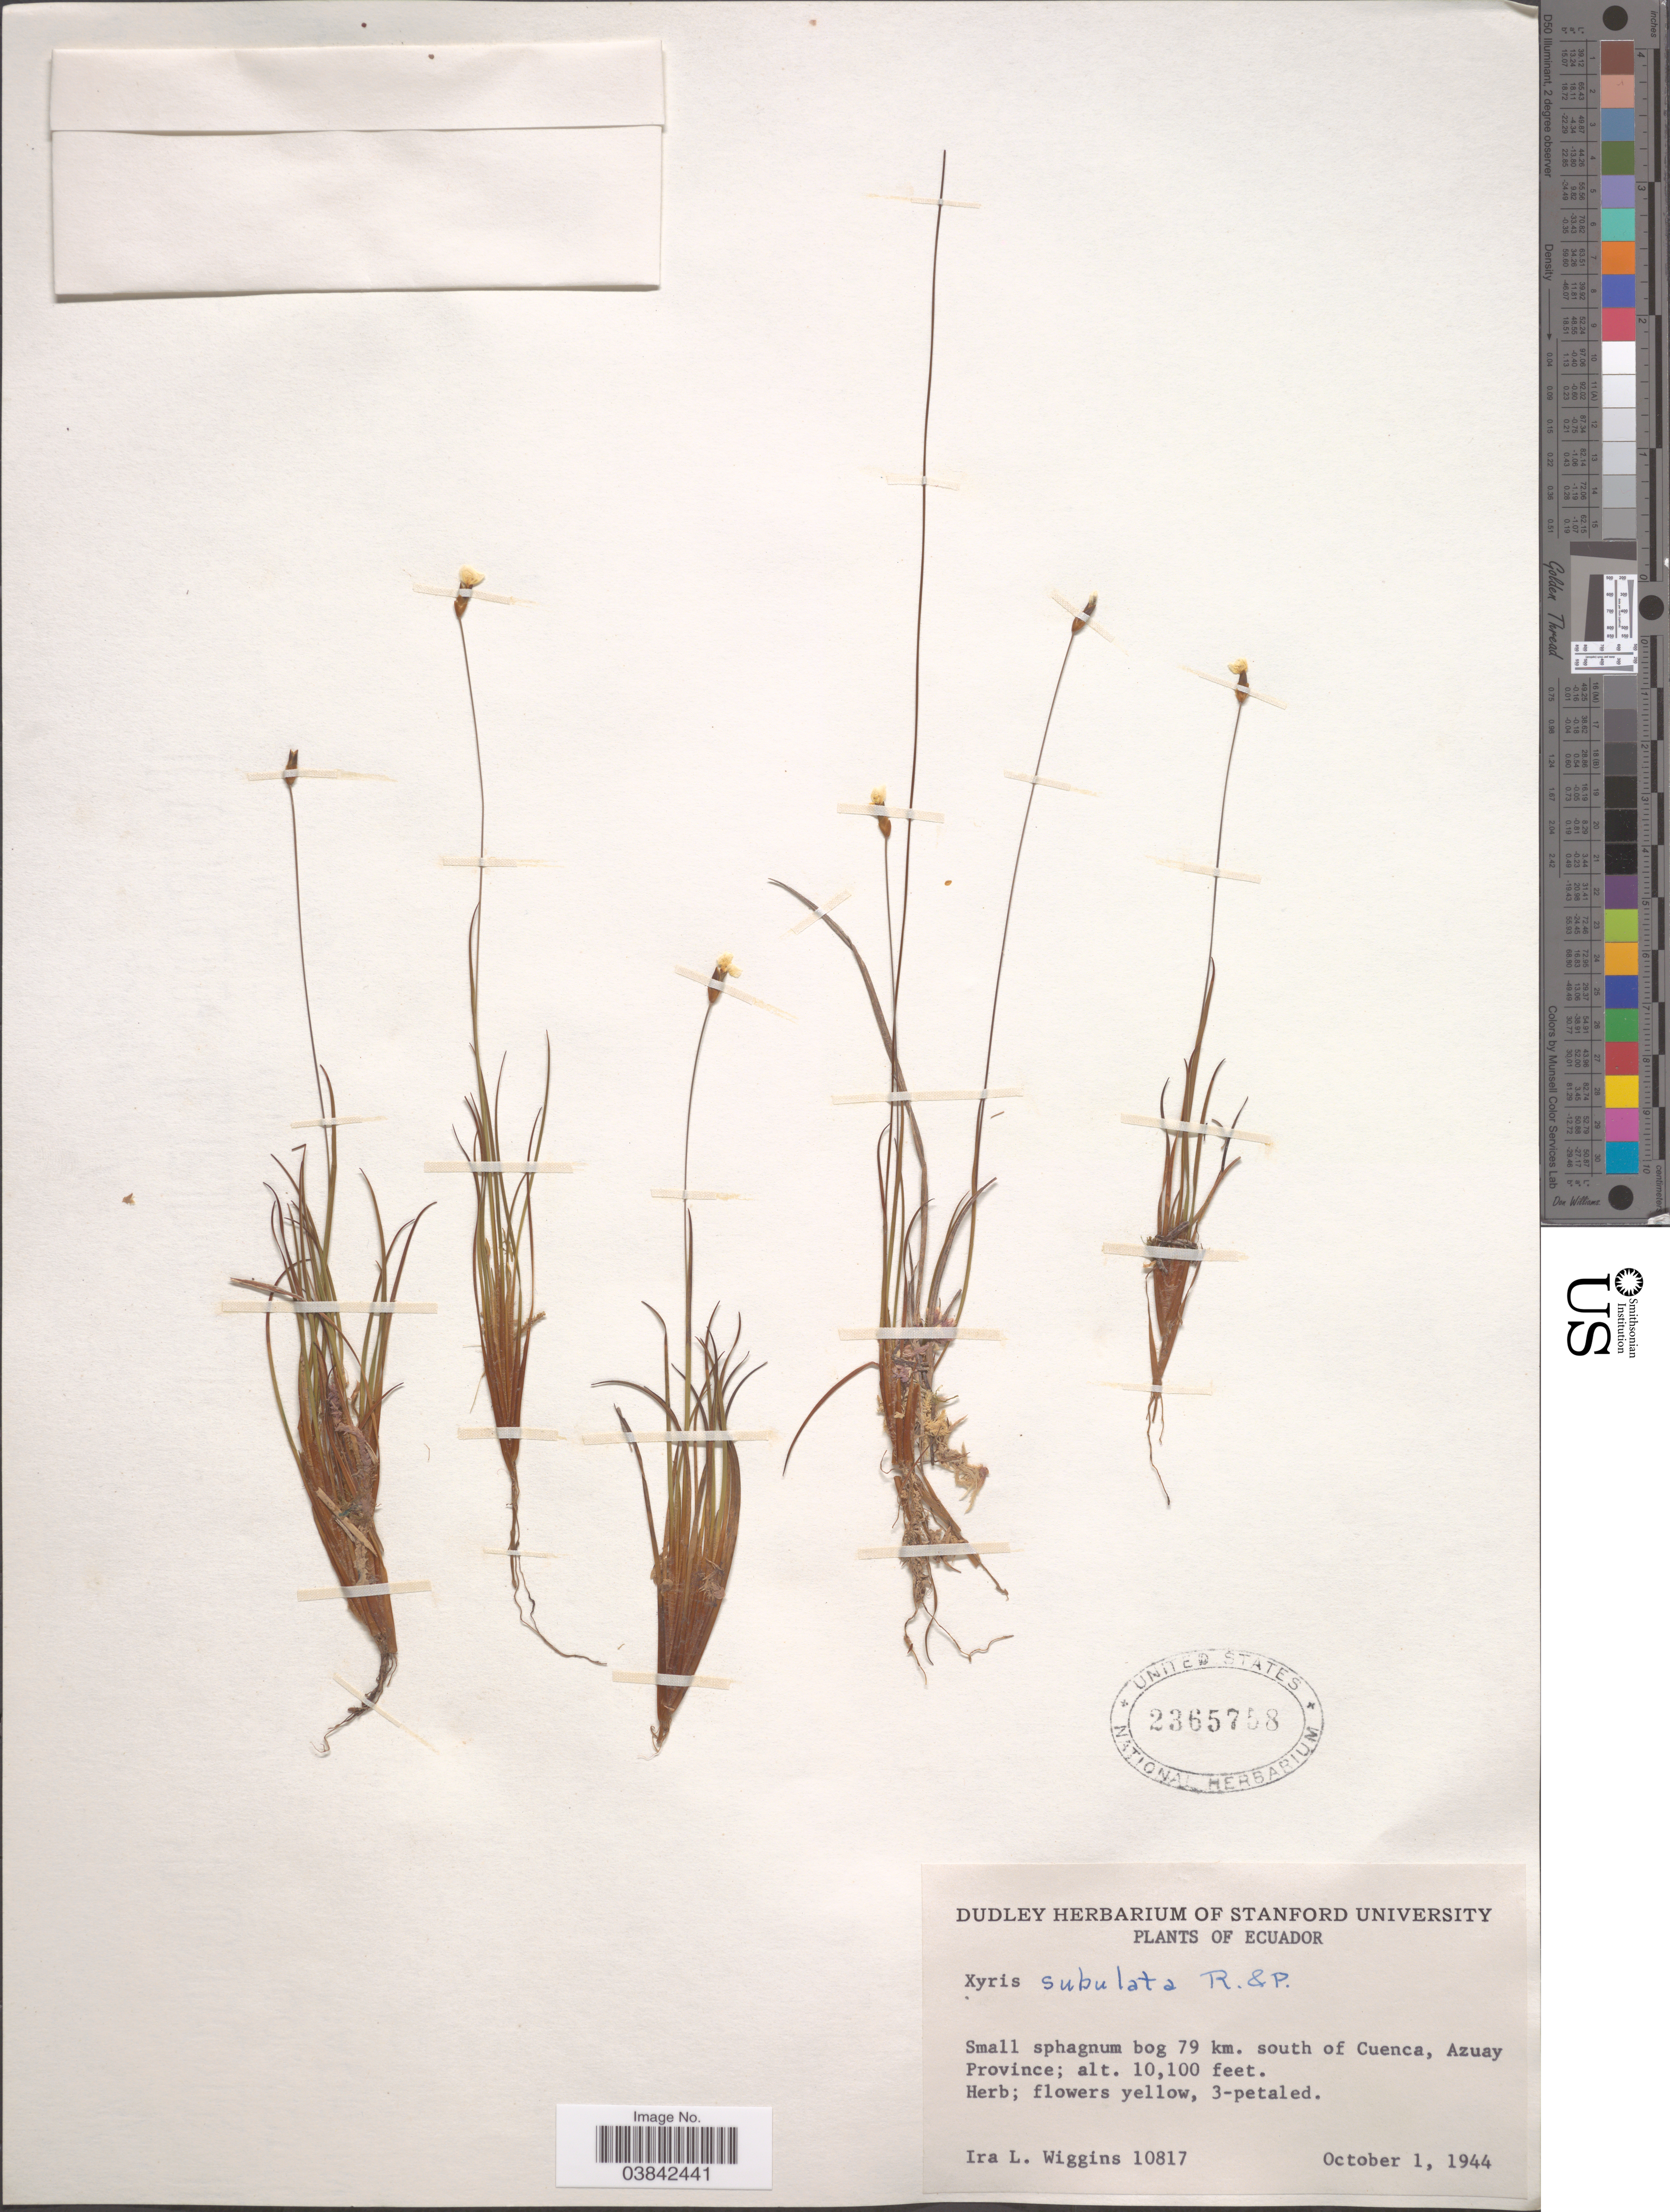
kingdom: Plantae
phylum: Tracheophyta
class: Liliopsida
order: Poales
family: Xyridaceae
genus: Xyris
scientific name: Xyris subulata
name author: Ruiz & Pav.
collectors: I. L. Wiggins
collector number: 10817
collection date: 1944-10-01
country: Ecuador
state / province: Azuay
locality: Small sphagnum bog 79 km. south of Cuenca.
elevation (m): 3078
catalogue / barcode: US 2365758